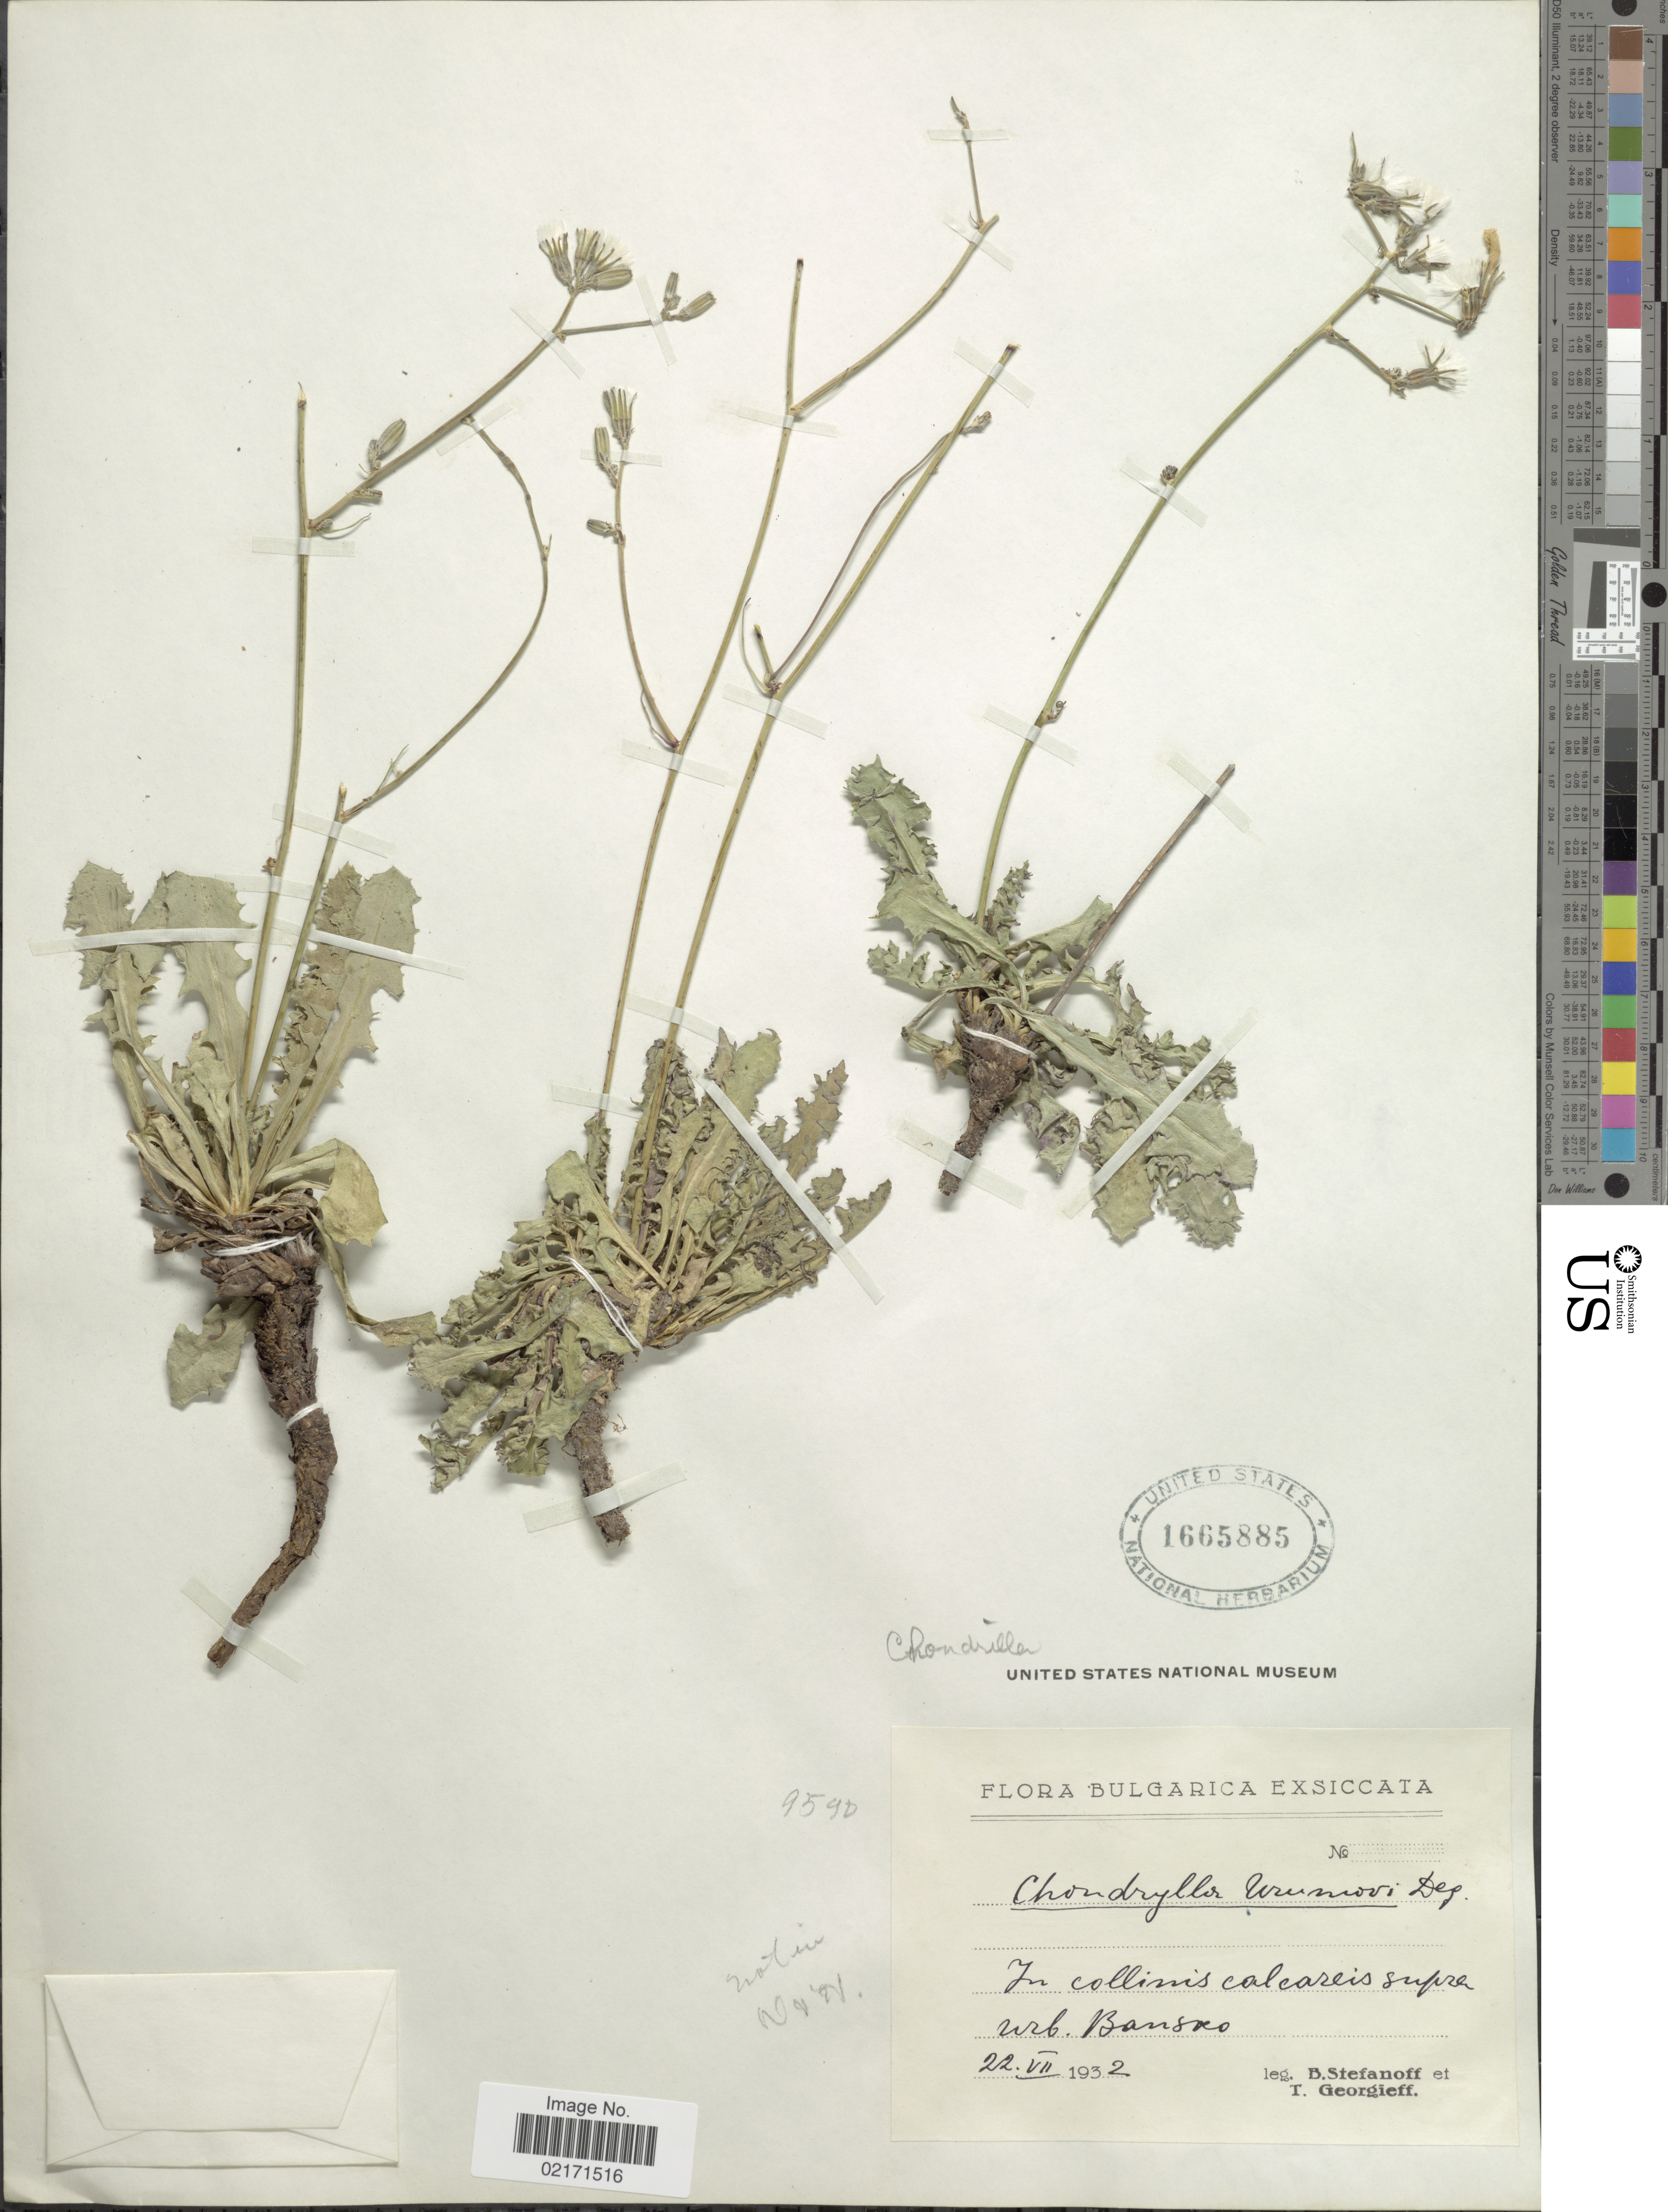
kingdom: Plantae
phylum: Tracheophyta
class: Magnoliopsida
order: Asterales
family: Asteraceae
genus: Chondrilla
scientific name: Chondrilla sp.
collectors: B. Stefanoff & T. Georgieff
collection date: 1932-07-22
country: Bulgaria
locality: In collins calcareis supra wb [interpreted] Bansro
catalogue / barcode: US 1665885